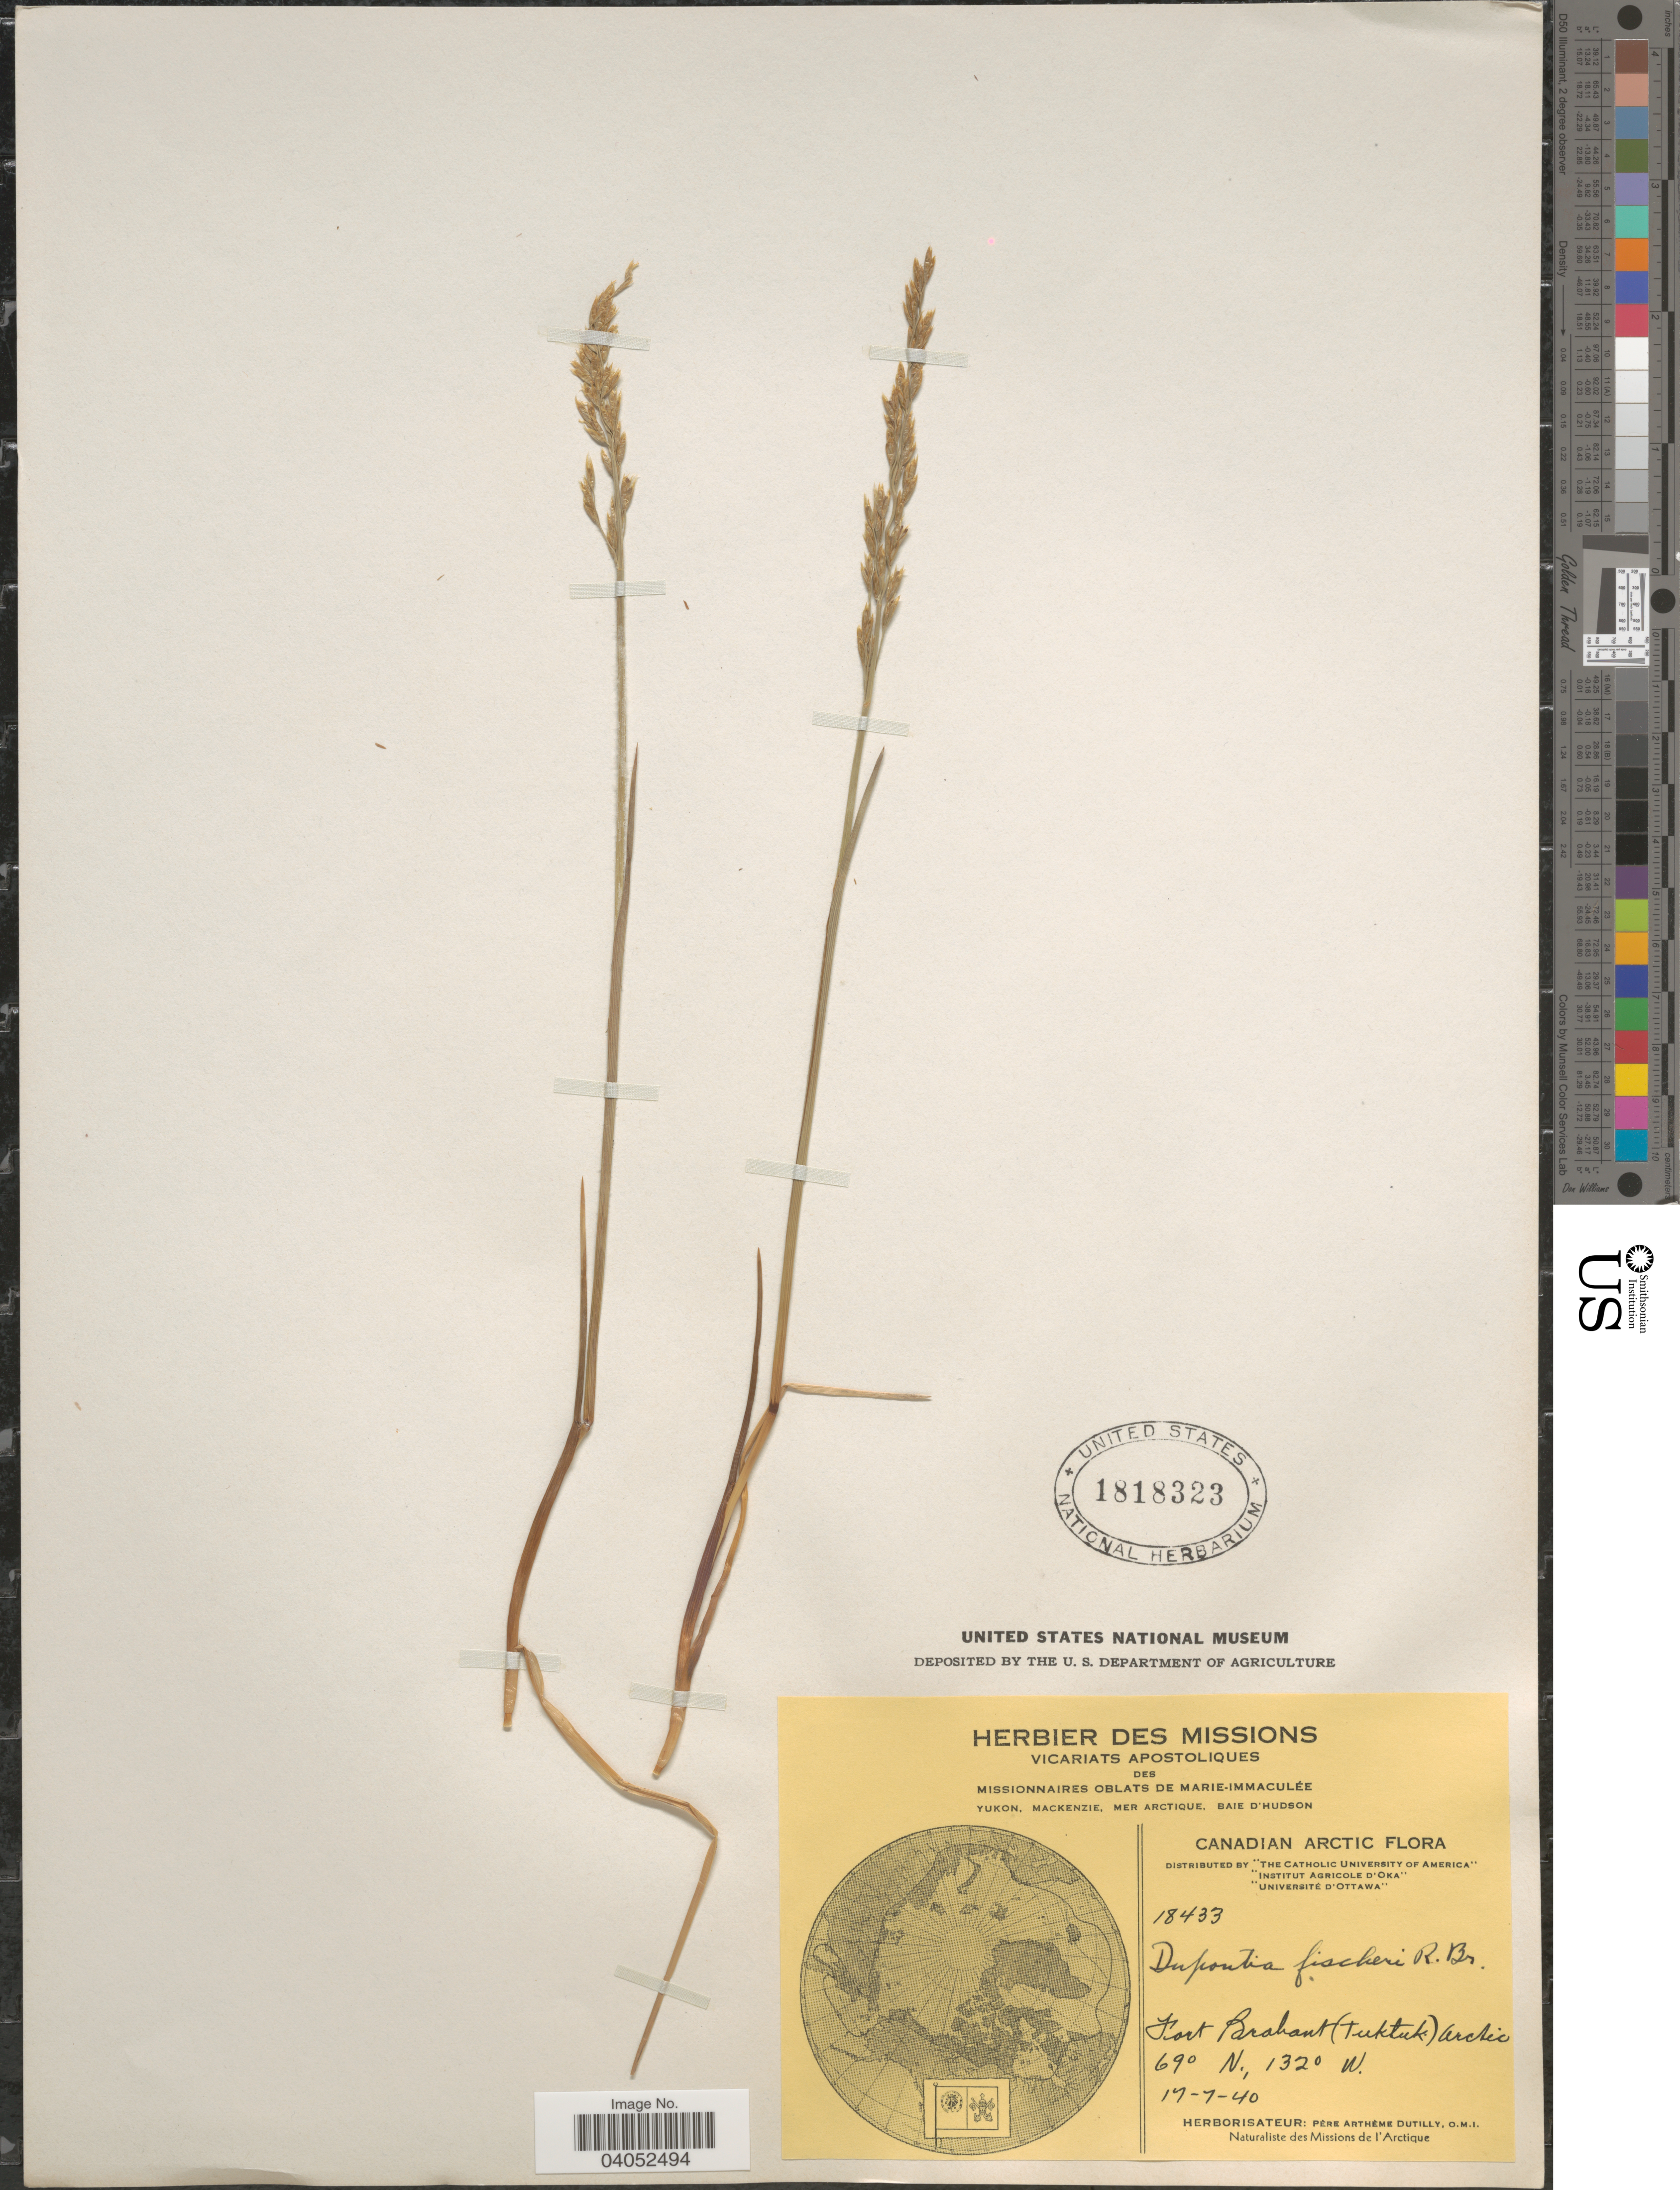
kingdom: Plantae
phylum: Tracheophyta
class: Liliopsida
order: Poales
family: Poaceae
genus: Dupontia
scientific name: Dupontia micrantha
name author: Holm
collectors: P. Dutilly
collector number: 18433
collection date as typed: Transcribed d/m/y: 17/7/40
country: Canada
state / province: Northwest Territories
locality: Canadian Arctic. Fort Brabant (Tuktuk) Arctic.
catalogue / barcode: US 1818323